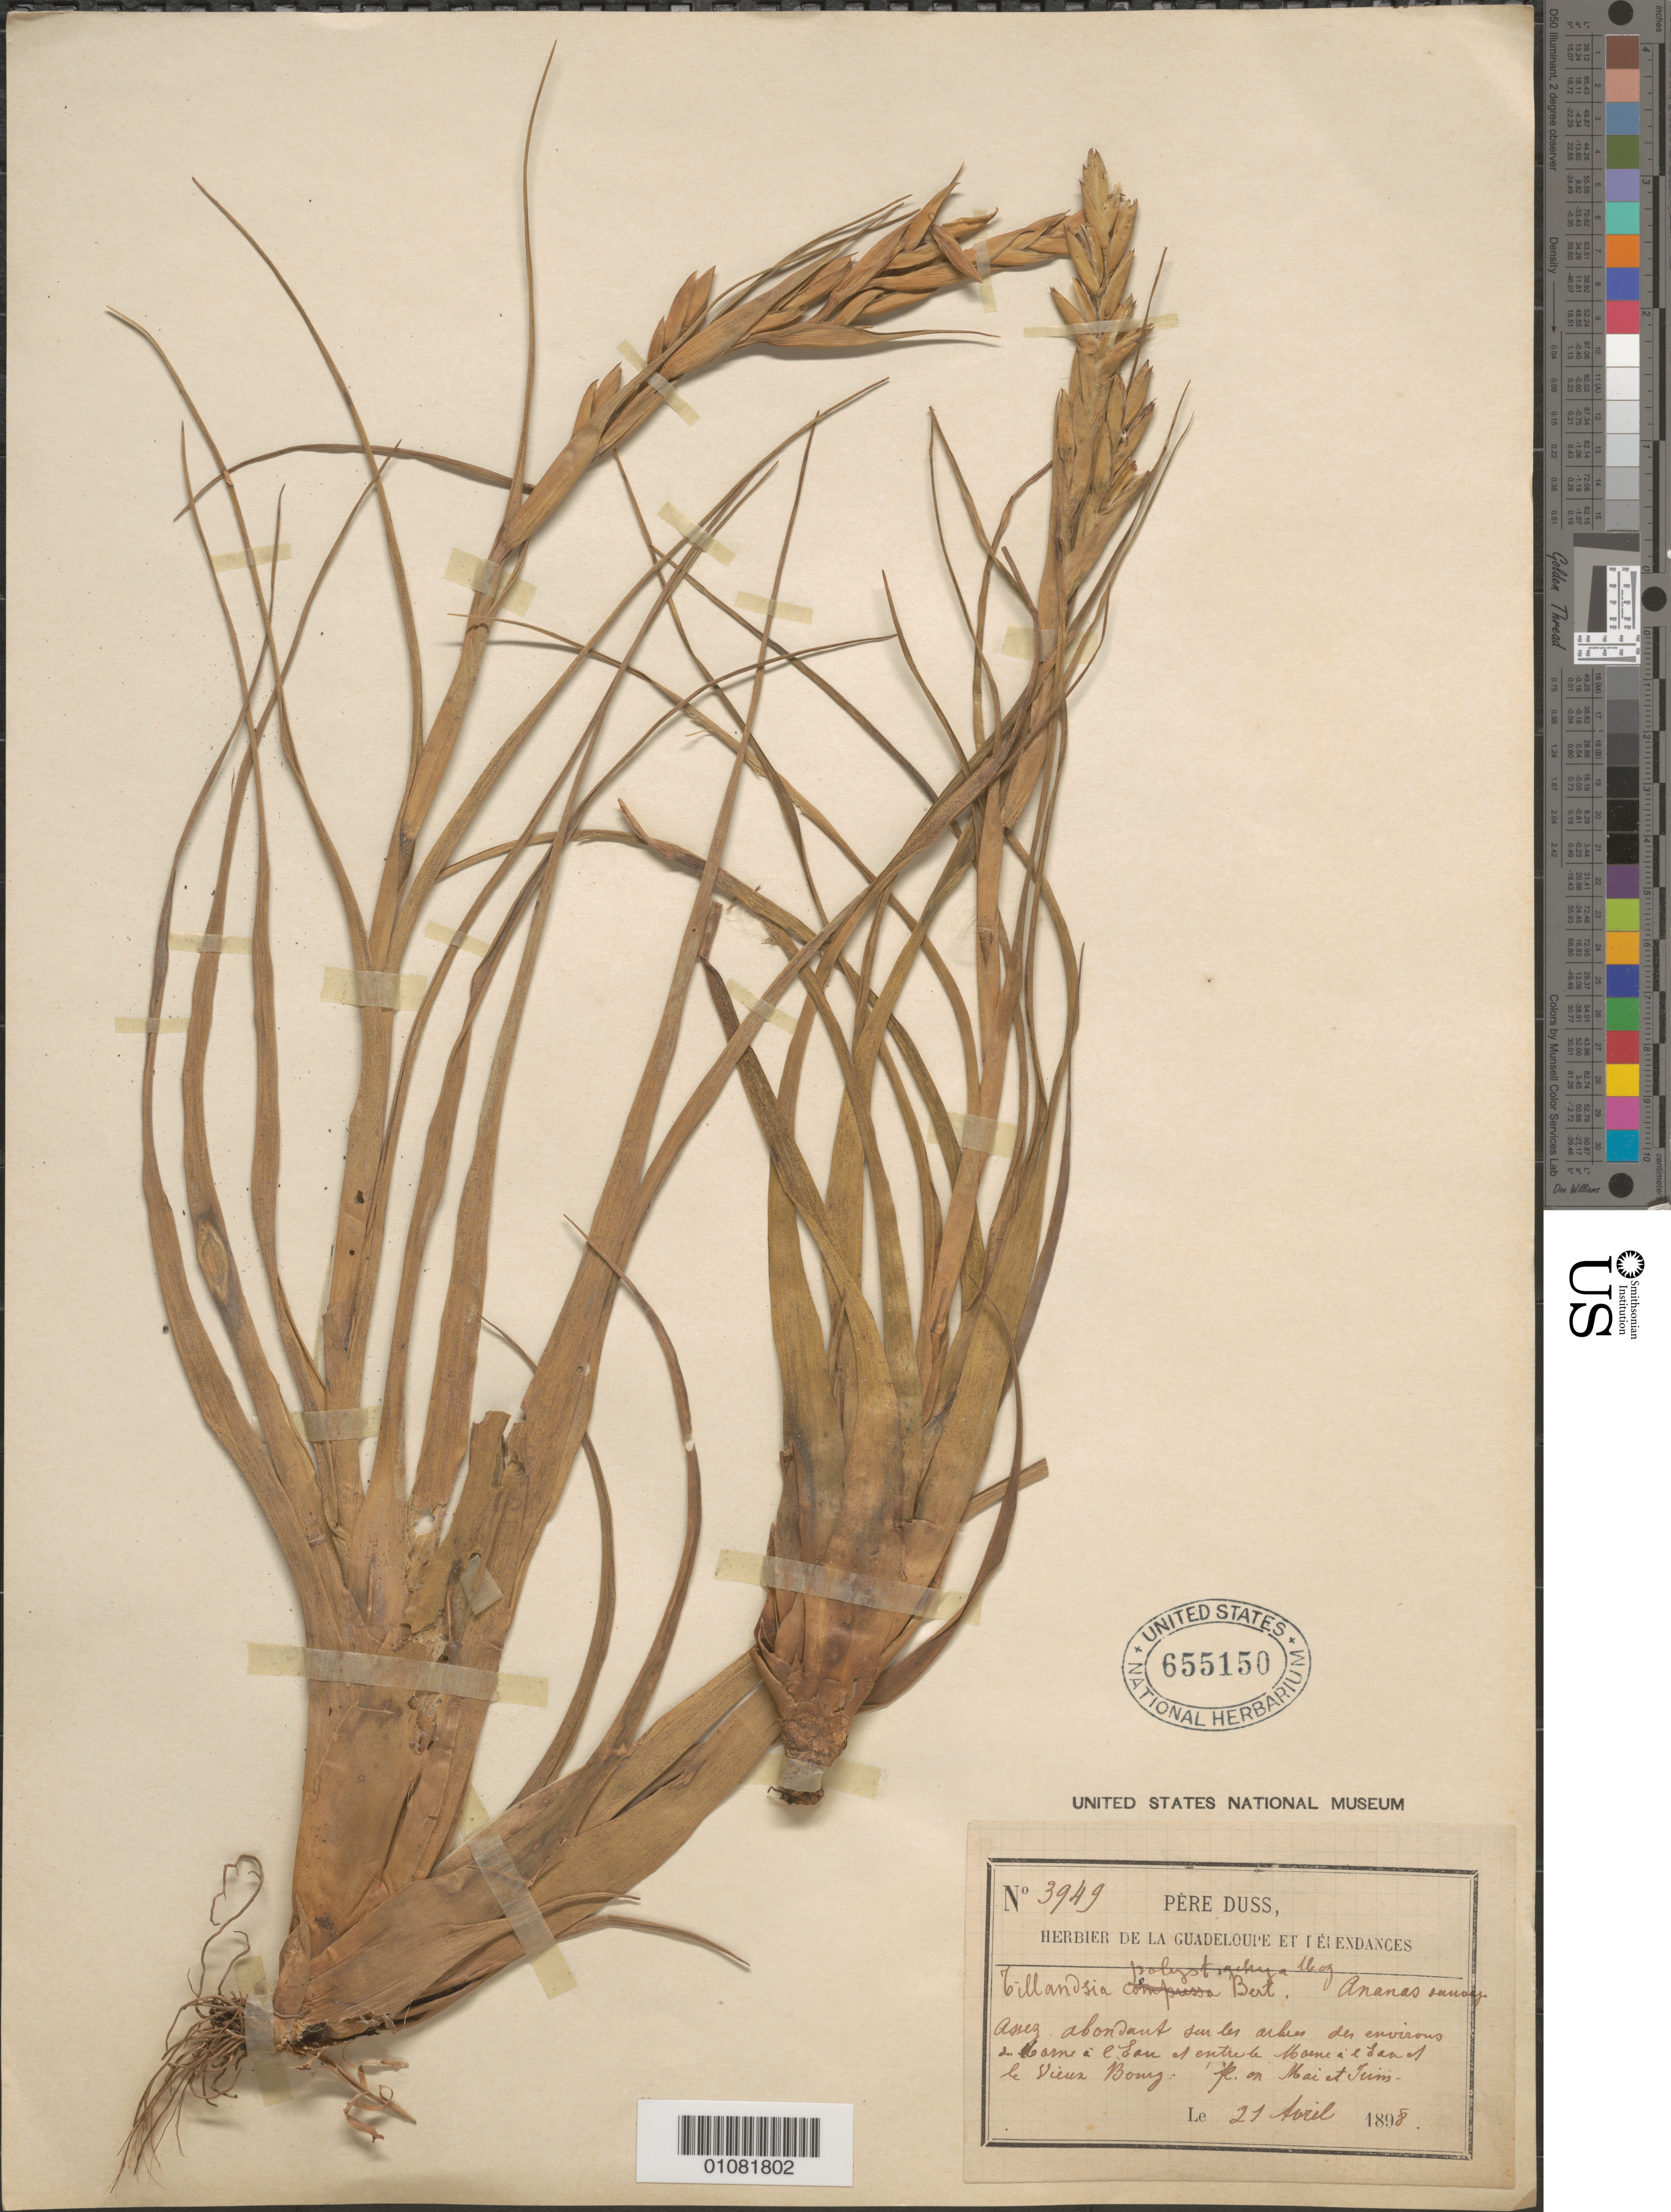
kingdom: Plantae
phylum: Tracheophyta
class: Liliopsida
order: Poales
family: Bromeliaceae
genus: Tillandsia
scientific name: Tillandsia polystachia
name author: (L.) L.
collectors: Père Duss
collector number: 3949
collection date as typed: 21 Apr 1898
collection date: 1898-04-21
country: Guadeloupe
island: Grande Terre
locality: Assez abondant sur les arbres des environs du Morne à l'Eau et entre le Morne à l'Eau et le Vieux Bourg.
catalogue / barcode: US 655150